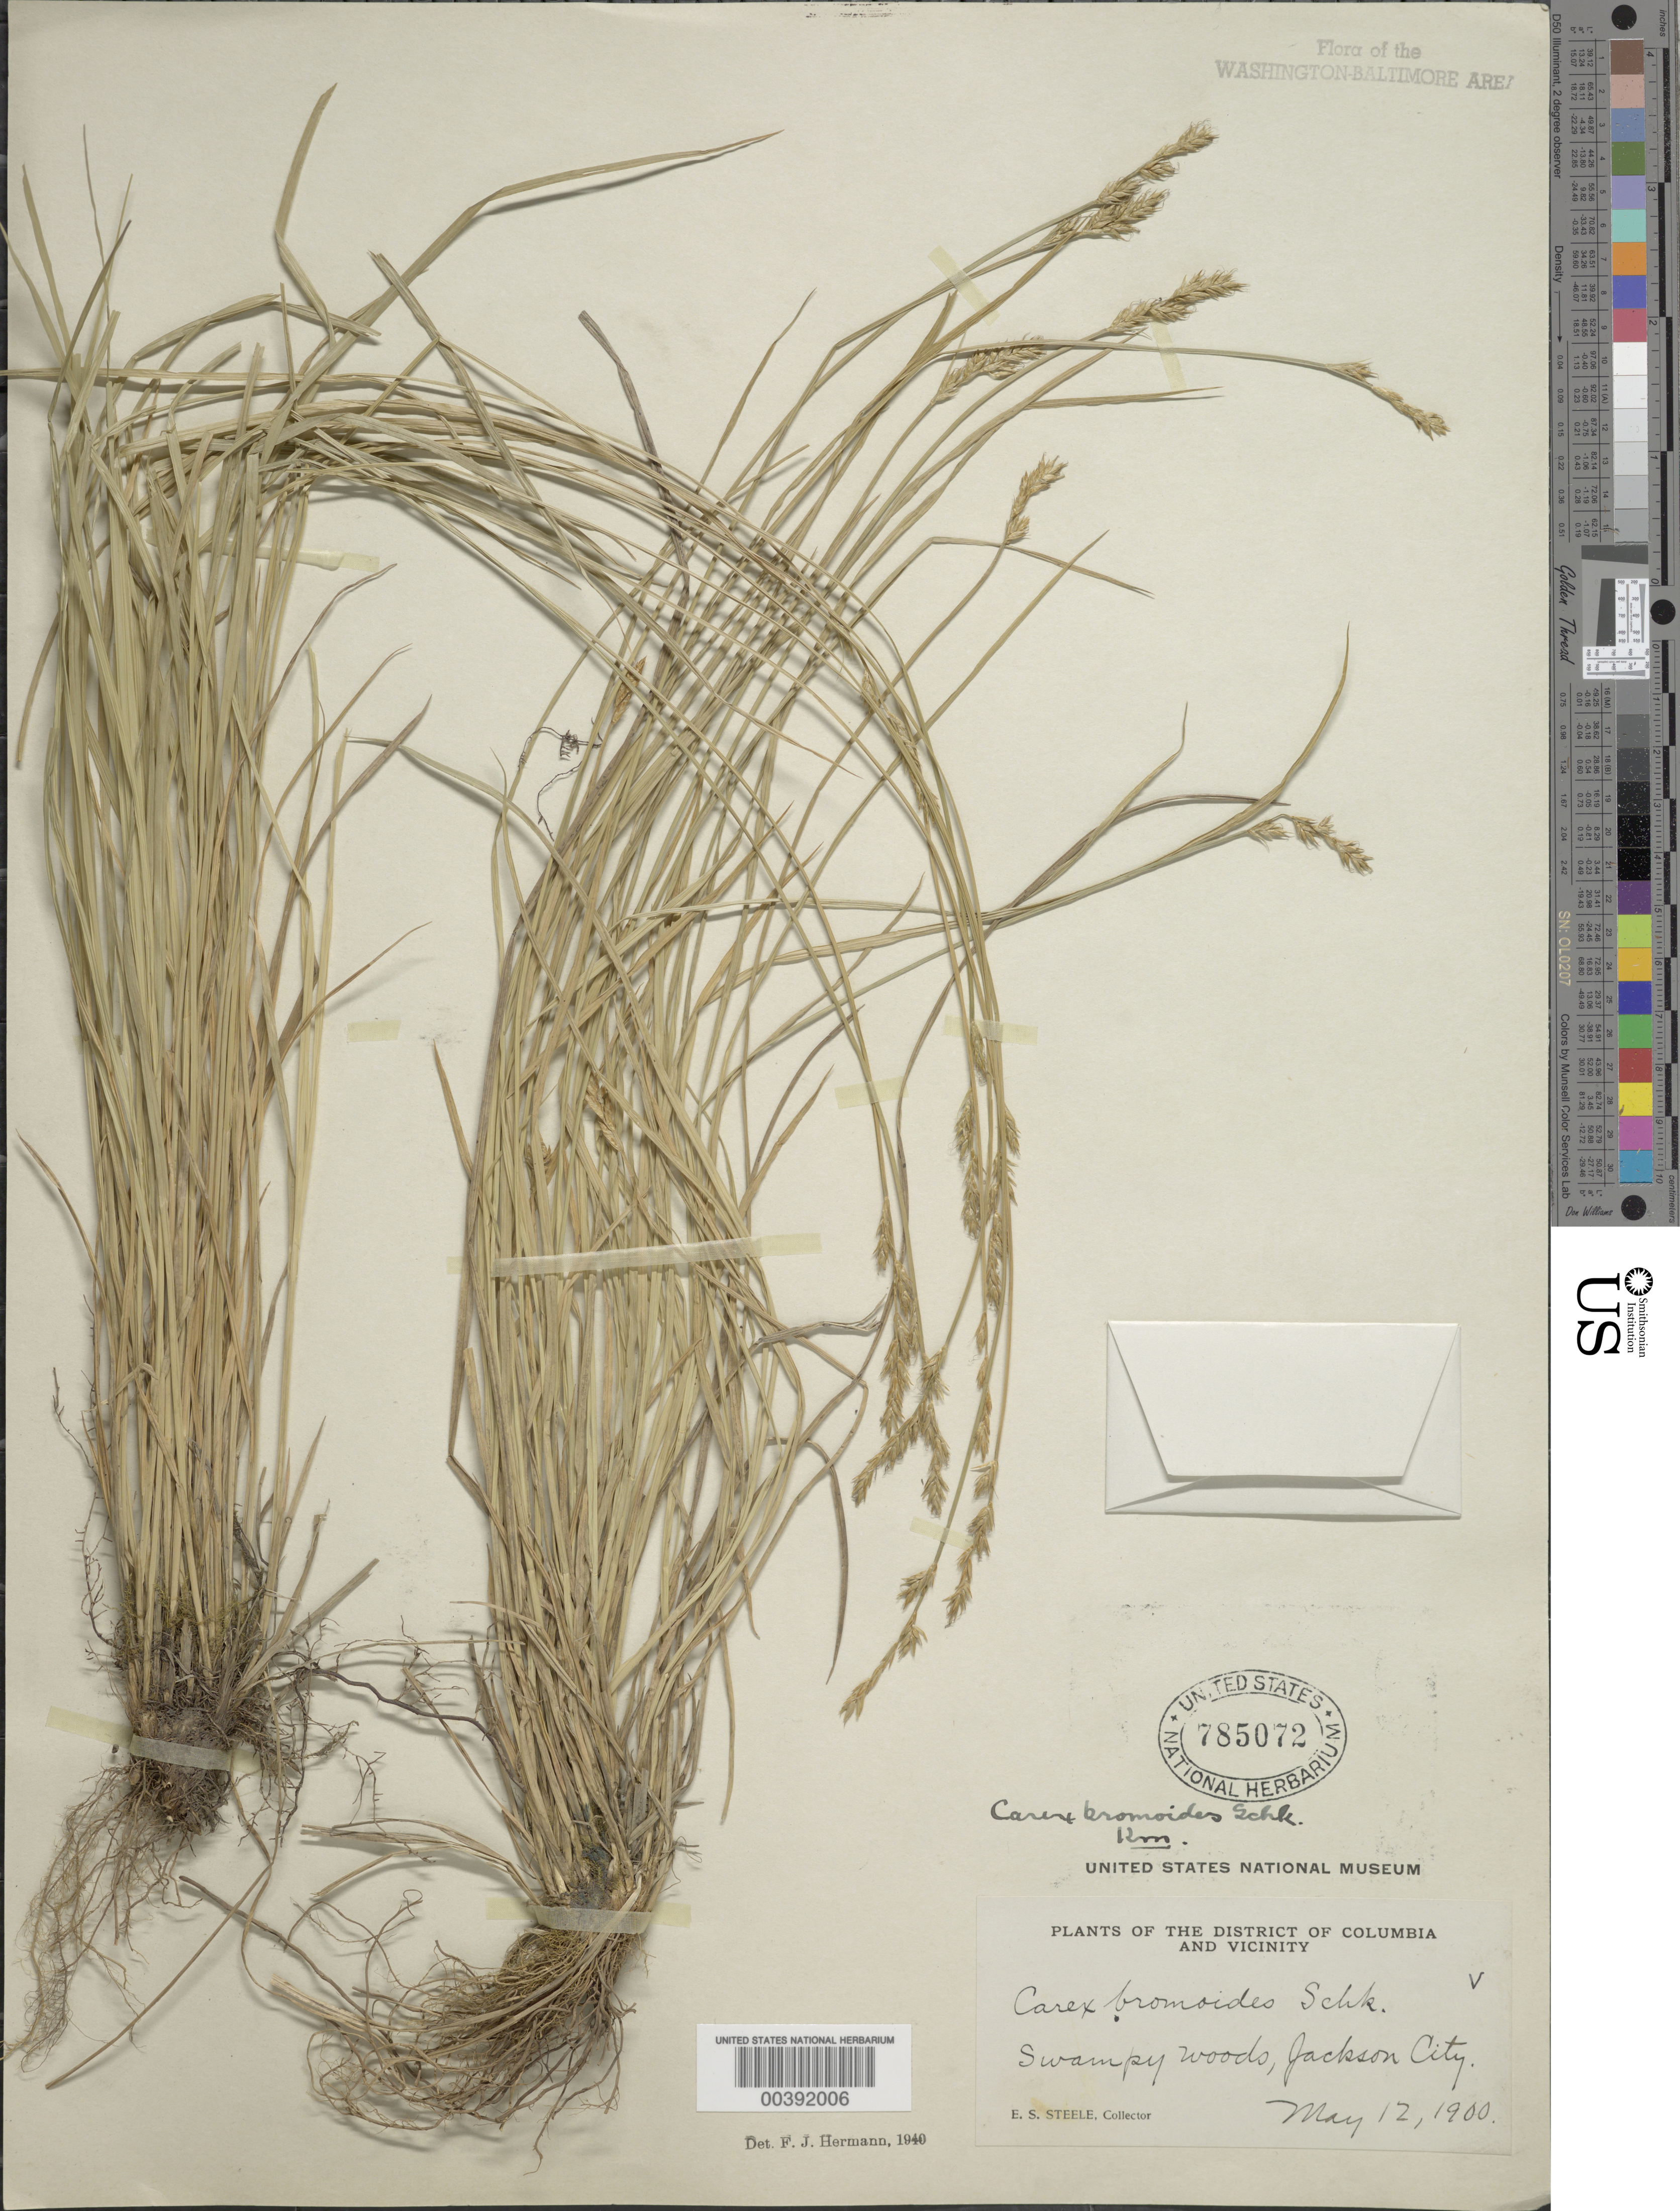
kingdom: Plantae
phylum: Tracheophyta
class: Liliopsida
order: Poales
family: Cyperaceae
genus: Carex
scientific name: Carex bromoides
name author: Willd.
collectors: E. Steele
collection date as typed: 12 May 1900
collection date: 1900-05-12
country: United States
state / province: Virginia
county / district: Arlington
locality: Jackson City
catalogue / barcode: US 785072